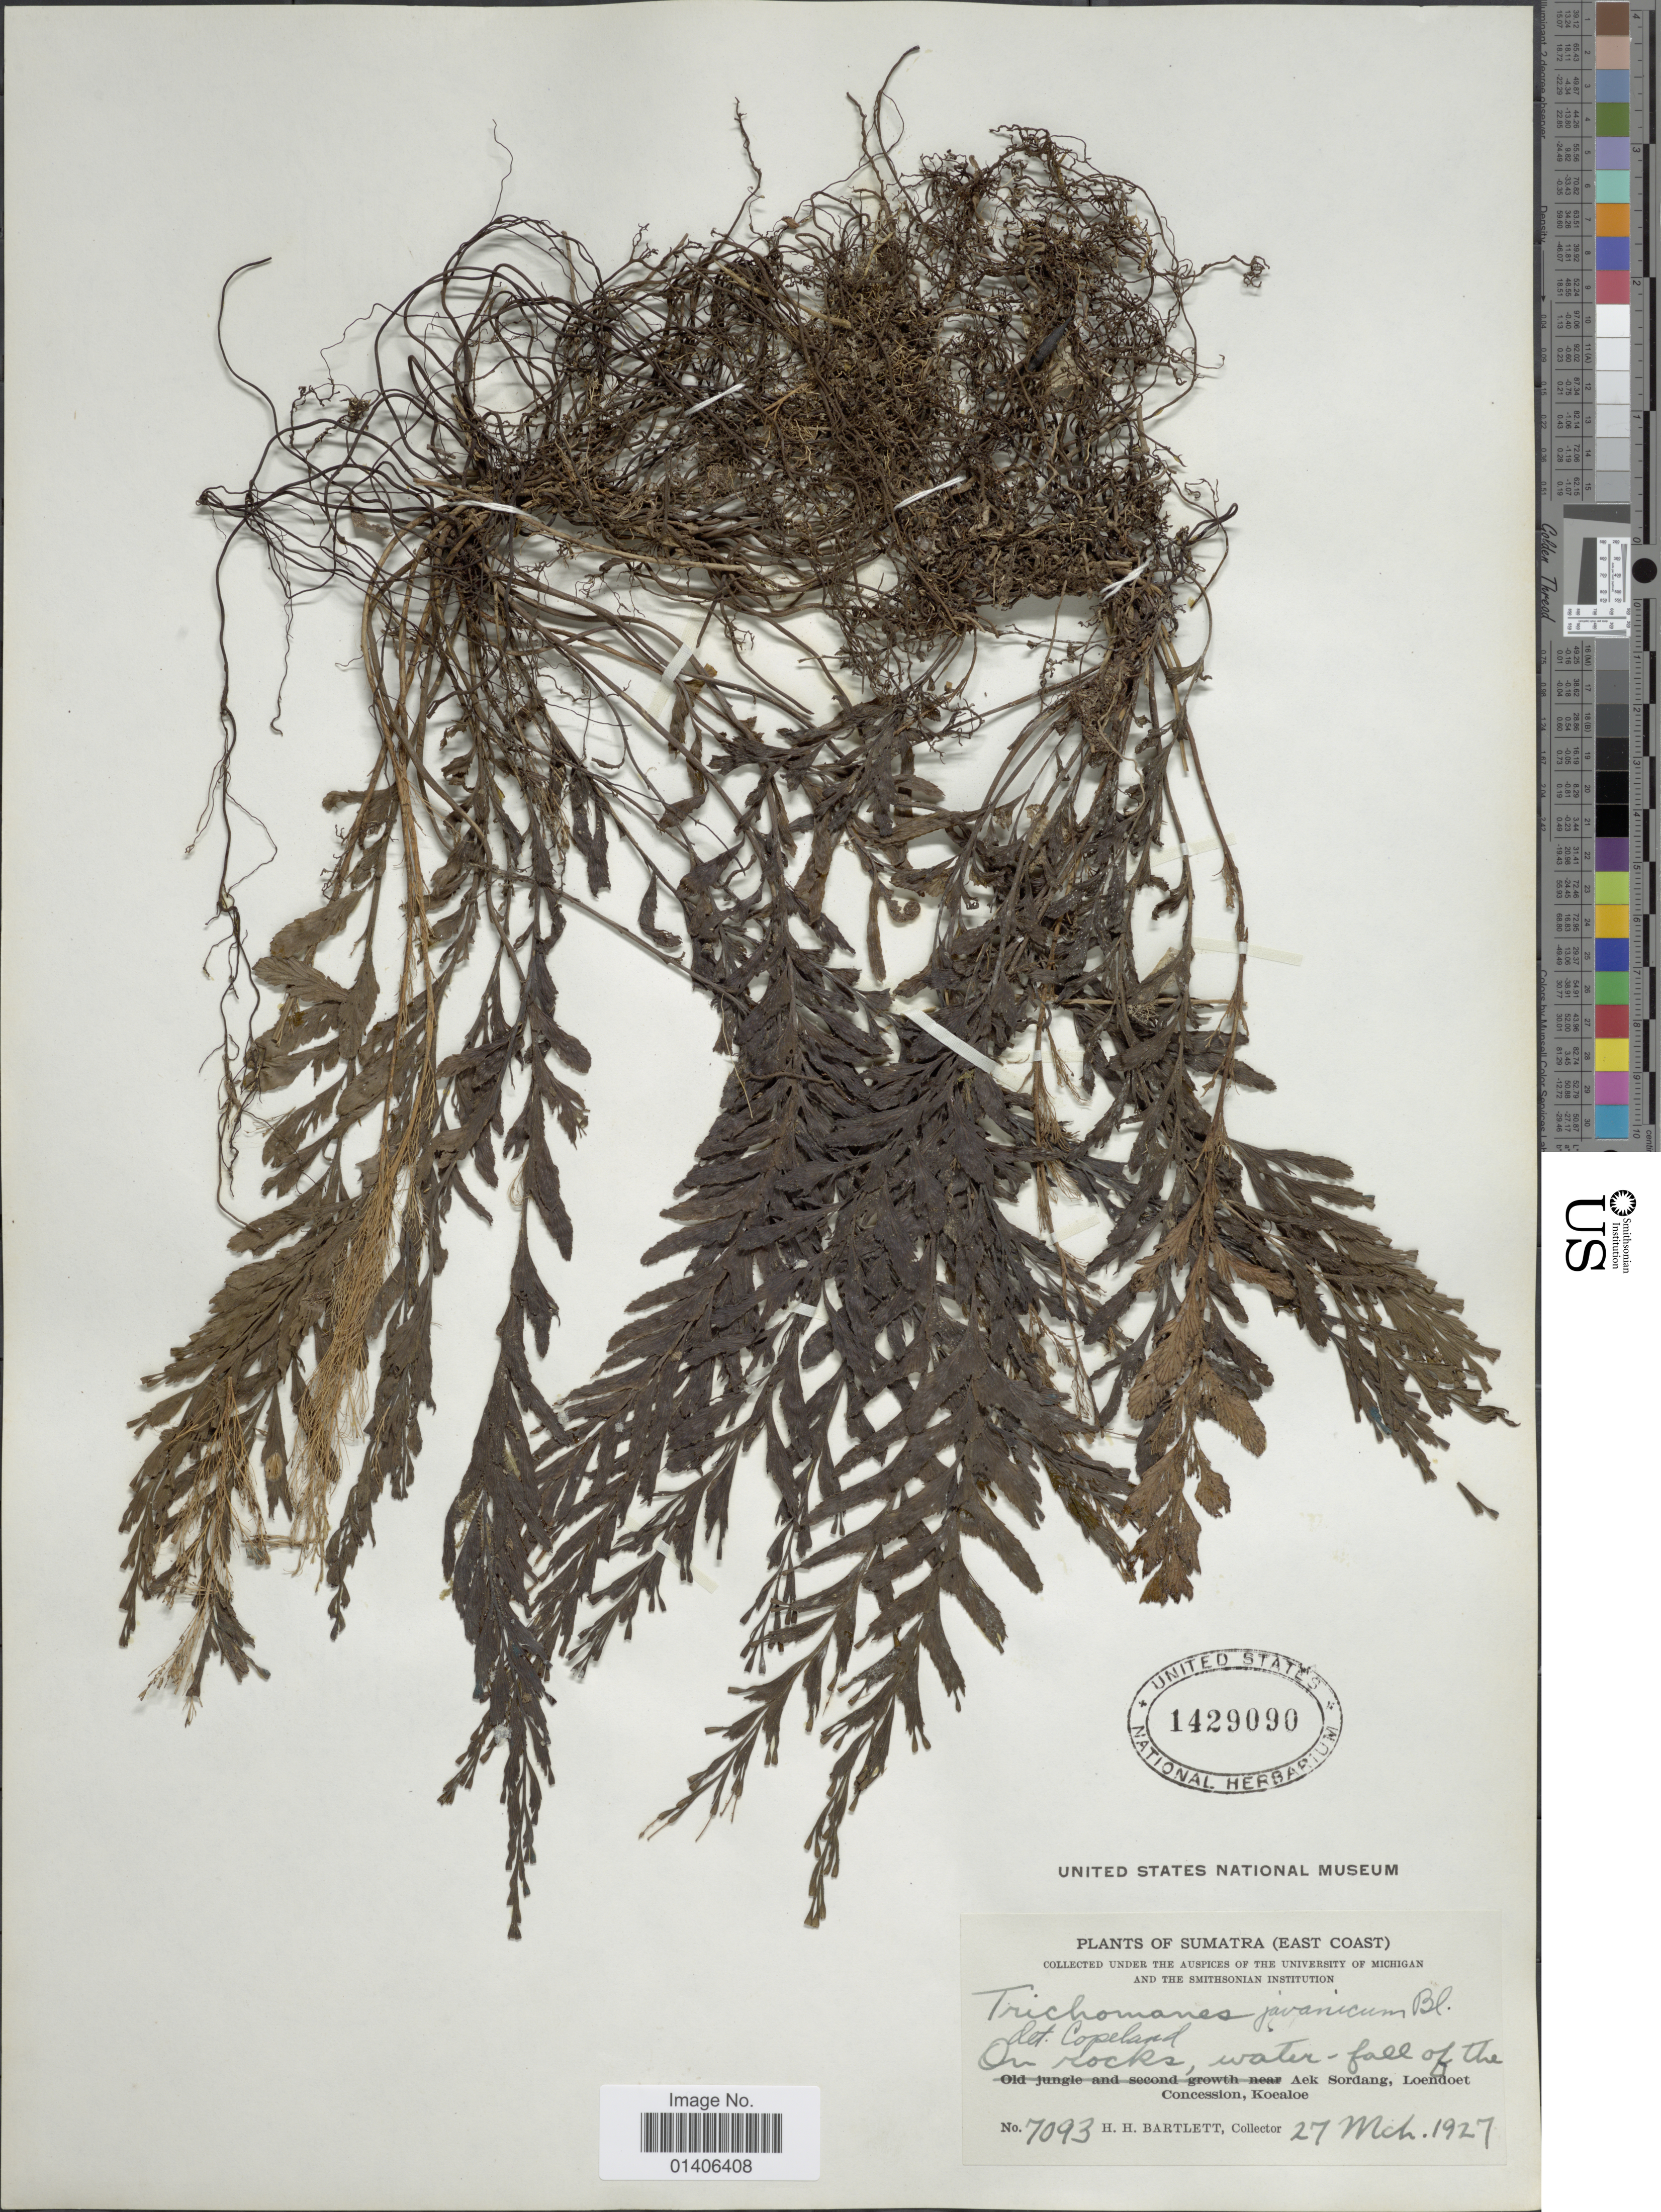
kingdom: Plantae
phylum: Tracheophyta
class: Polypodiopsida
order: Hymenophyllales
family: Hymenophyllaceae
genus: Cephalomanes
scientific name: Cephalomanes javanicum var. javanicum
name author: C. Presl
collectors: H. H. Bartlett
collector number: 7093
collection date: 1927-03-27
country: Indonesia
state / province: Sumatra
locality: (east Coast) On rocks, water-fall of the of the Aek Sordang, Loendoet Concession, Koealoe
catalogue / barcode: US 1429090